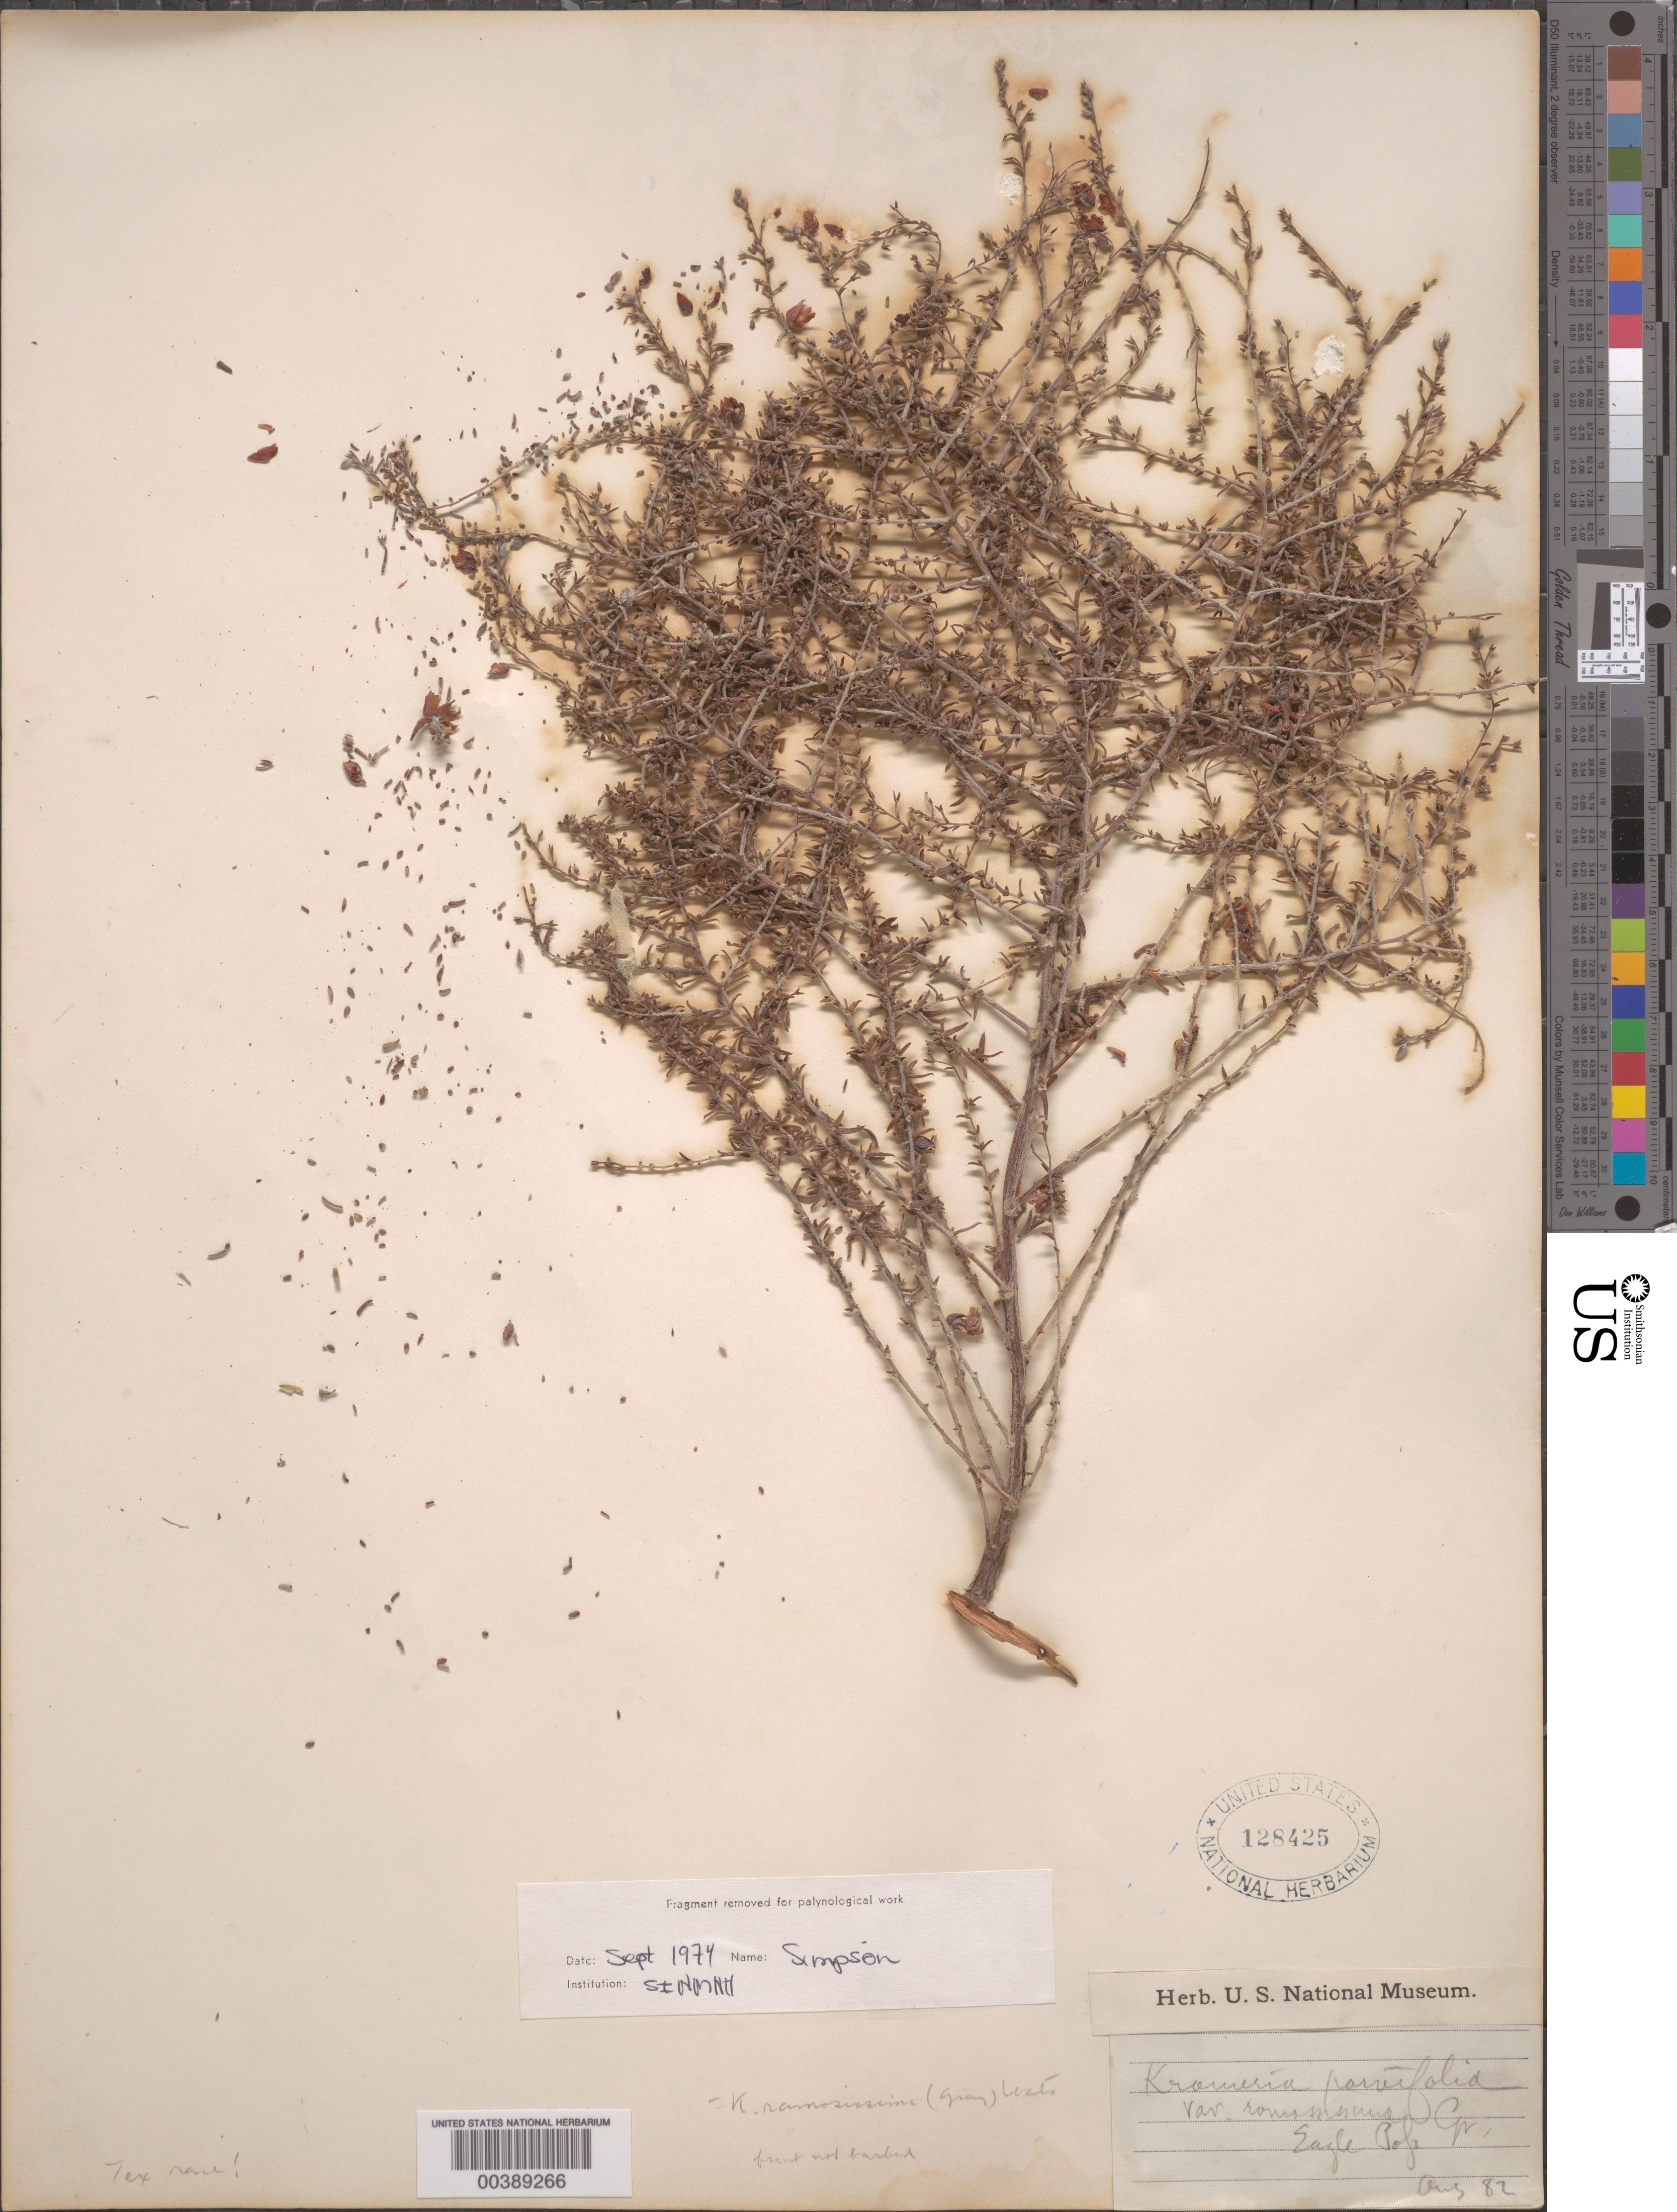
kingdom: Plantae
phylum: Tracheophyta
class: Magnoliopsida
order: Zygophyllales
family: Krameriaceae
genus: Krameria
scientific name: Krameria ramosissima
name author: (A. Gray) S. Watson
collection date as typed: Aug 1882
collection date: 1882-08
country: United States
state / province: Texas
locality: Eagle pass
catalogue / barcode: US 128425